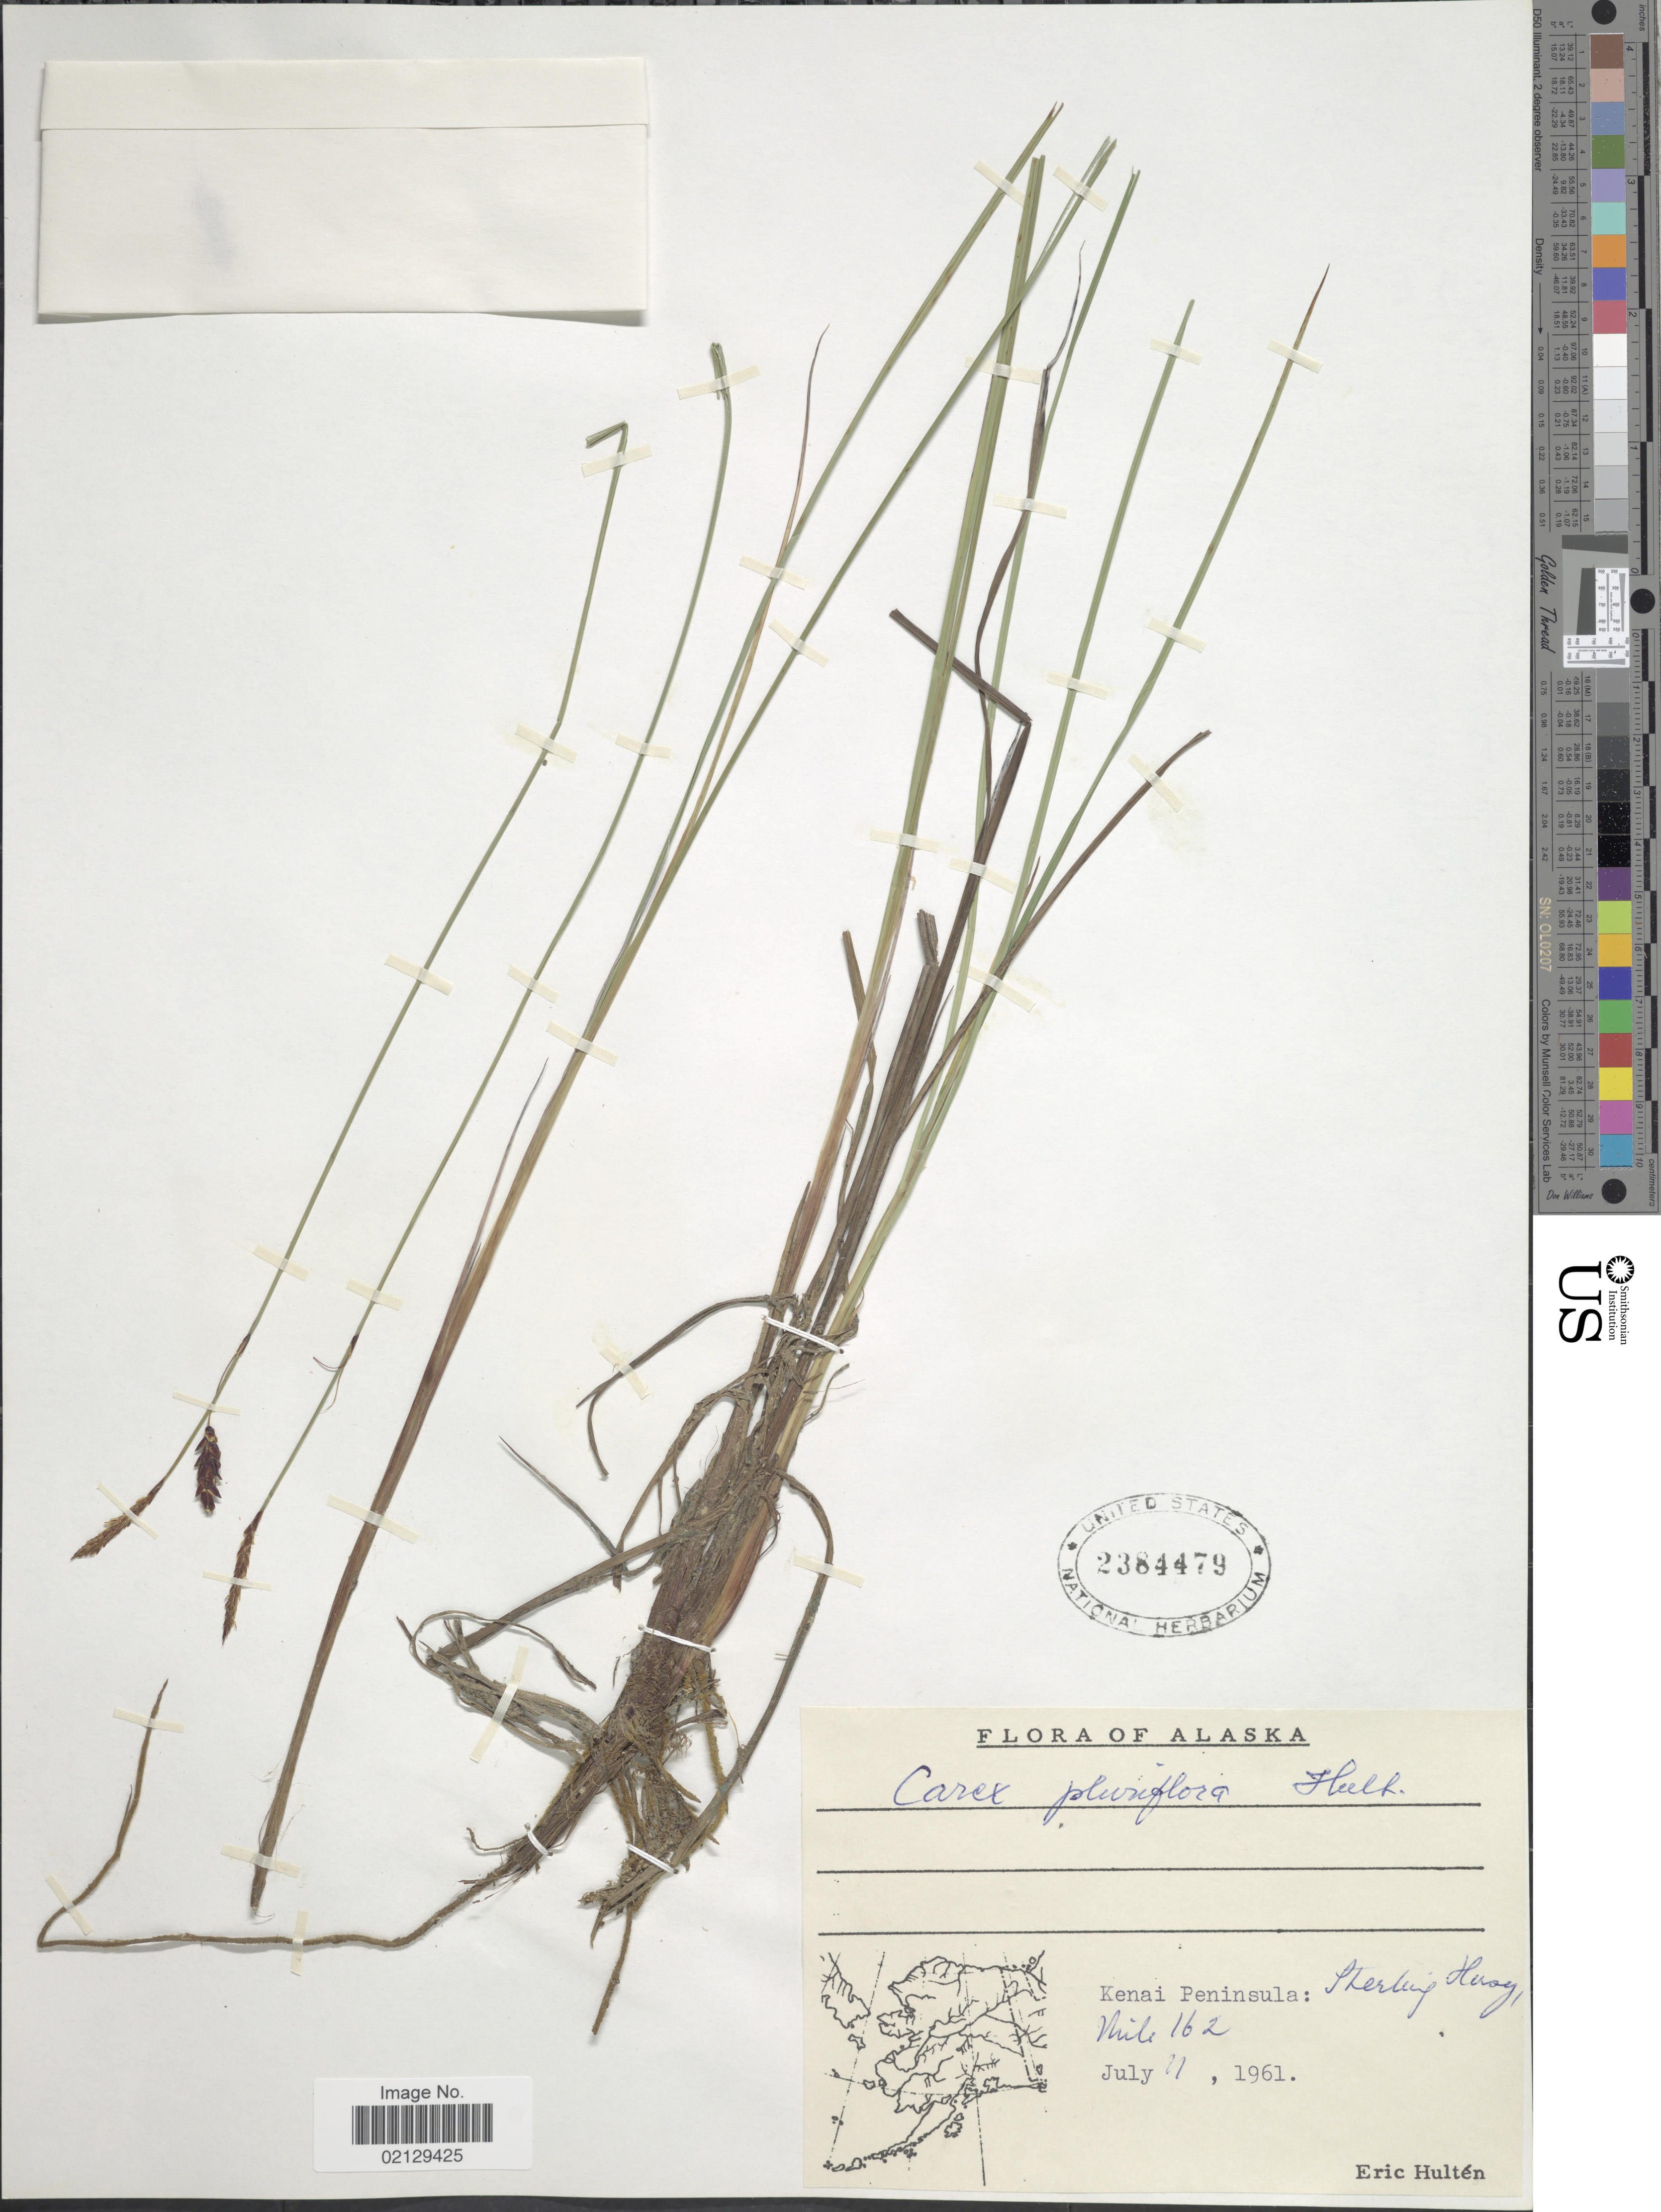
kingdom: Plantae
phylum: Tracheophyta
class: Liliopsida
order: Poales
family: Cyperaceae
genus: Carex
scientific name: Carex pluriflora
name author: Hultén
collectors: E. G. Hultén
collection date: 1961-07-11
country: United States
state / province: Alaska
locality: Kenai Peninsula: Sherling Huouy, Mile 162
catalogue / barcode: US 2384479